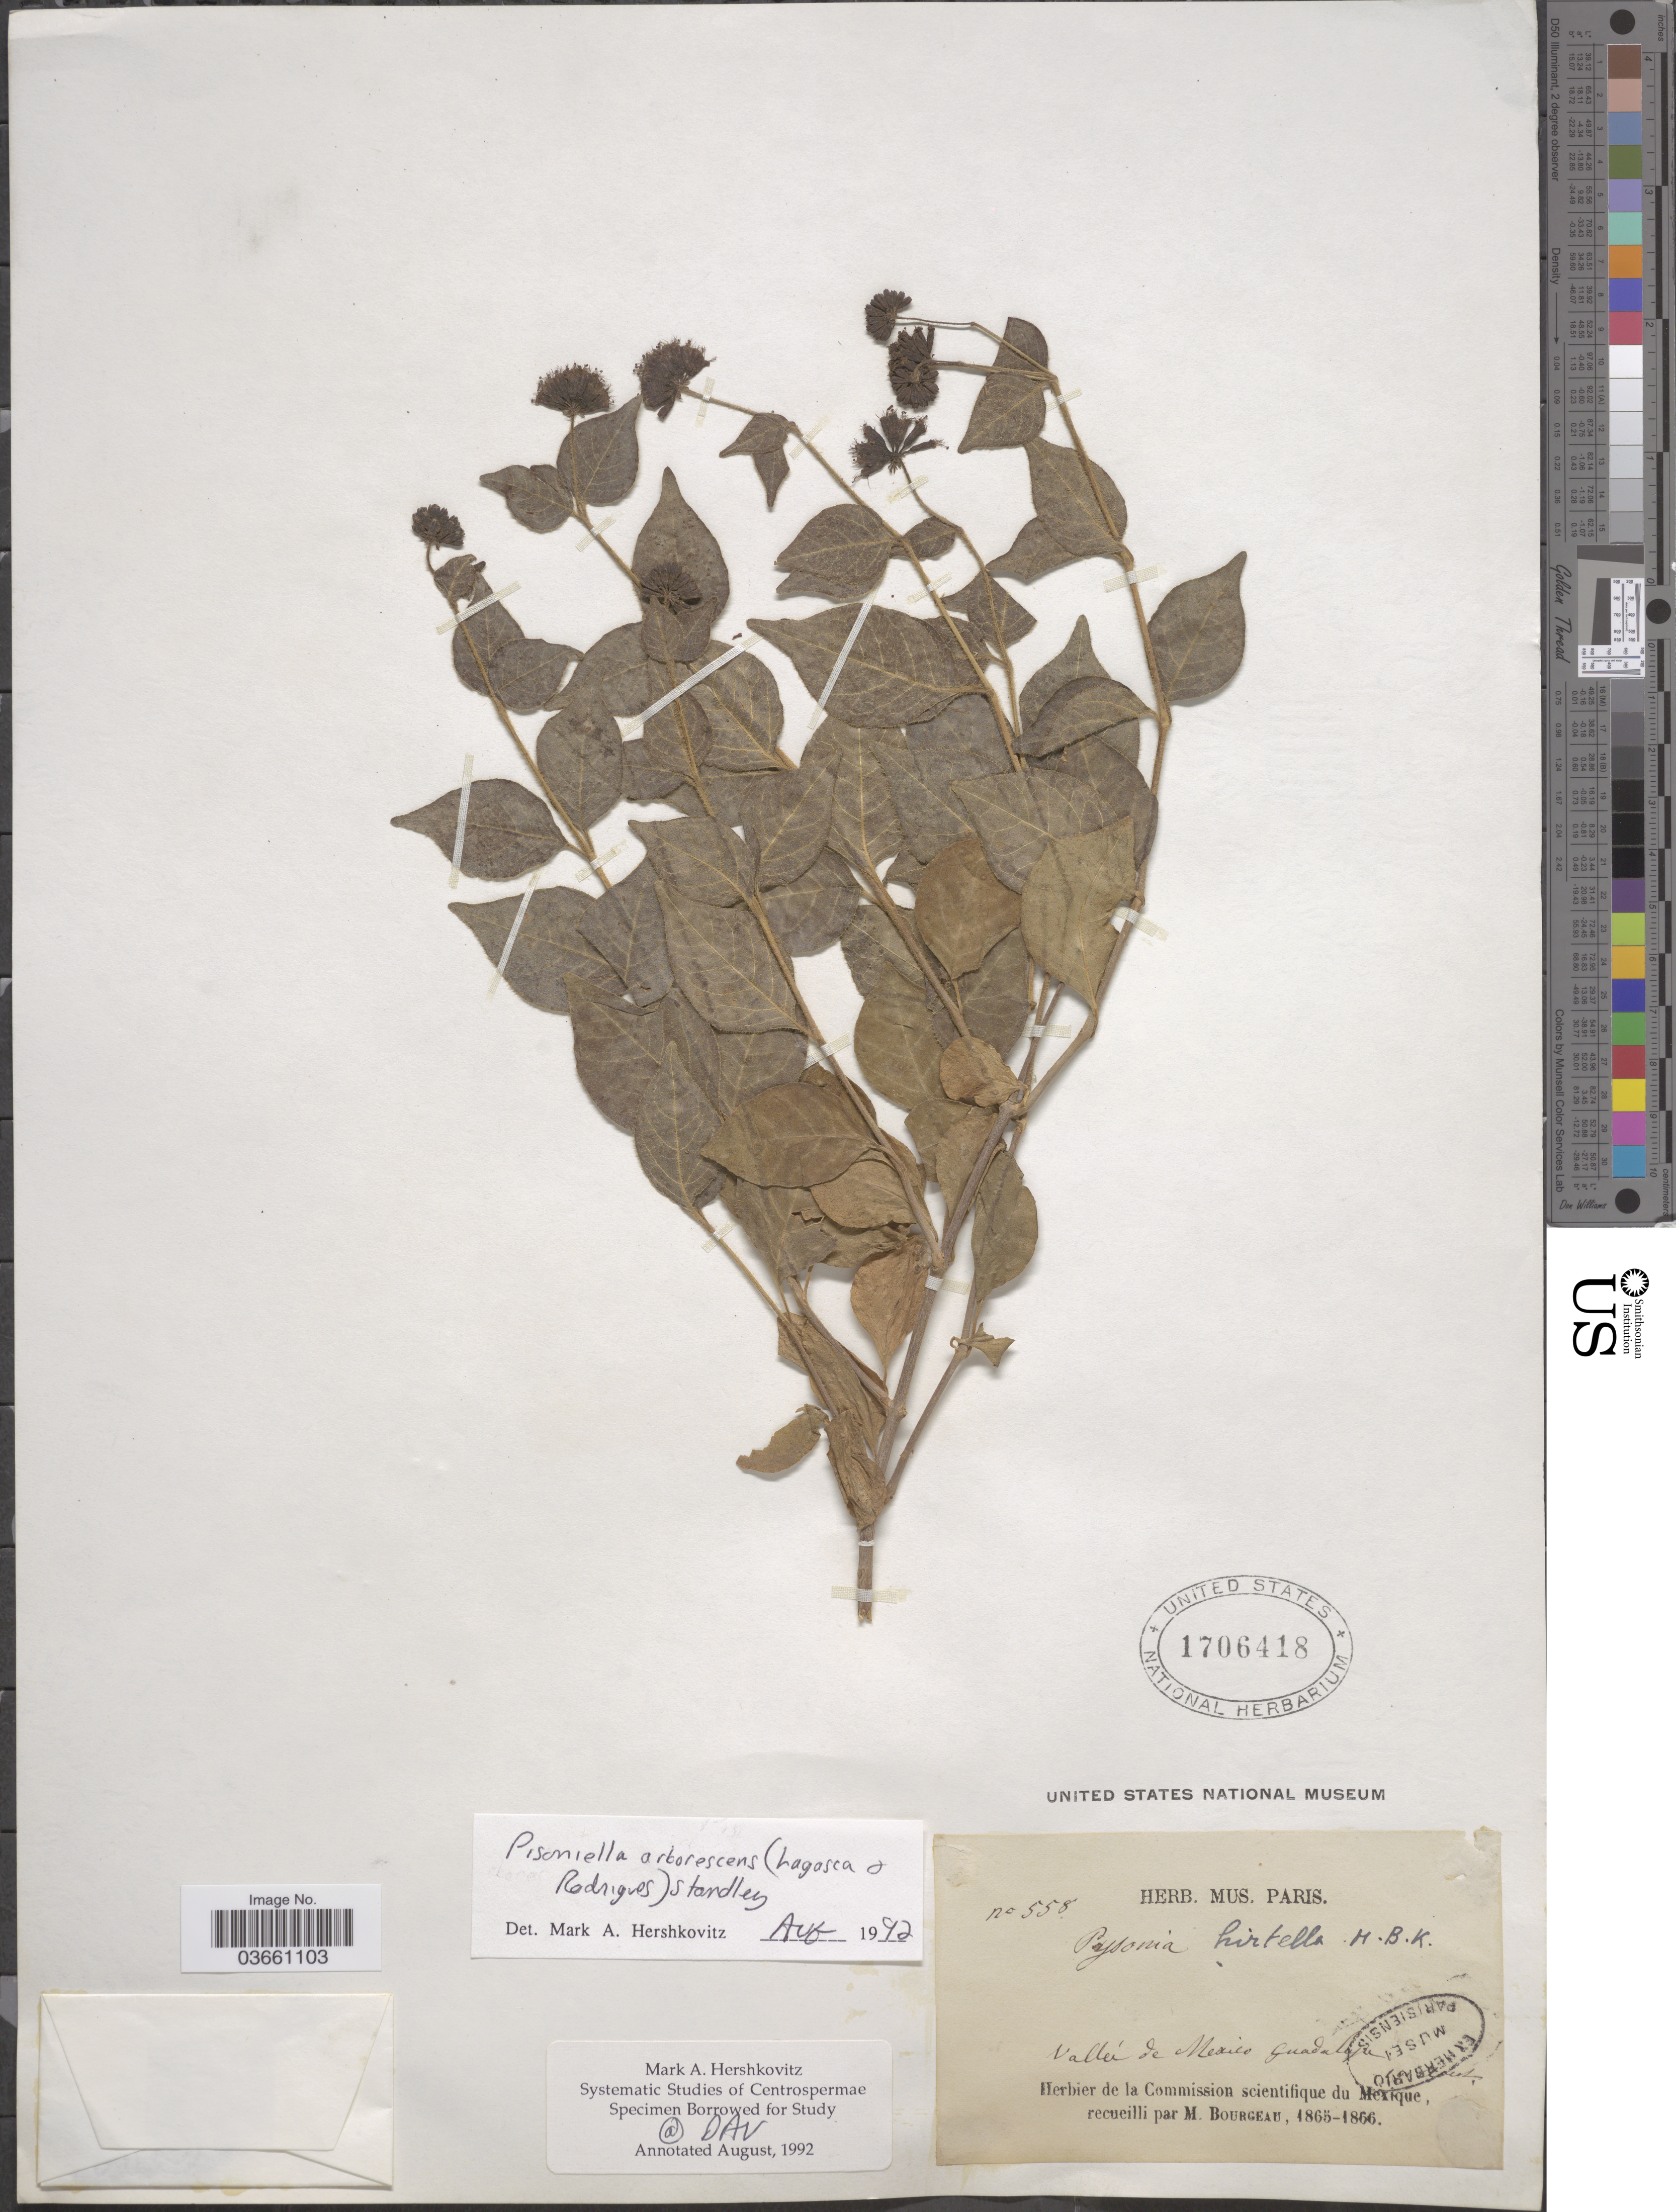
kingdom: Plantae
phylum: Tracheophyta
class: Magnoliopsida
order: Caryophyllales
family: Nyctaginaceae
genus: Pisoniella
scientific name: Pisoniella arborescens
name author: (Lag. & Rodr.) Standl.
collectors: M. Bourgeau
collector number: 558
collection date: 1865/1866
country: Mexico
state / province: Baja California Norte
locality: Vallée de Mexico Guadalupe.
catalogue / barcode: US 1706418